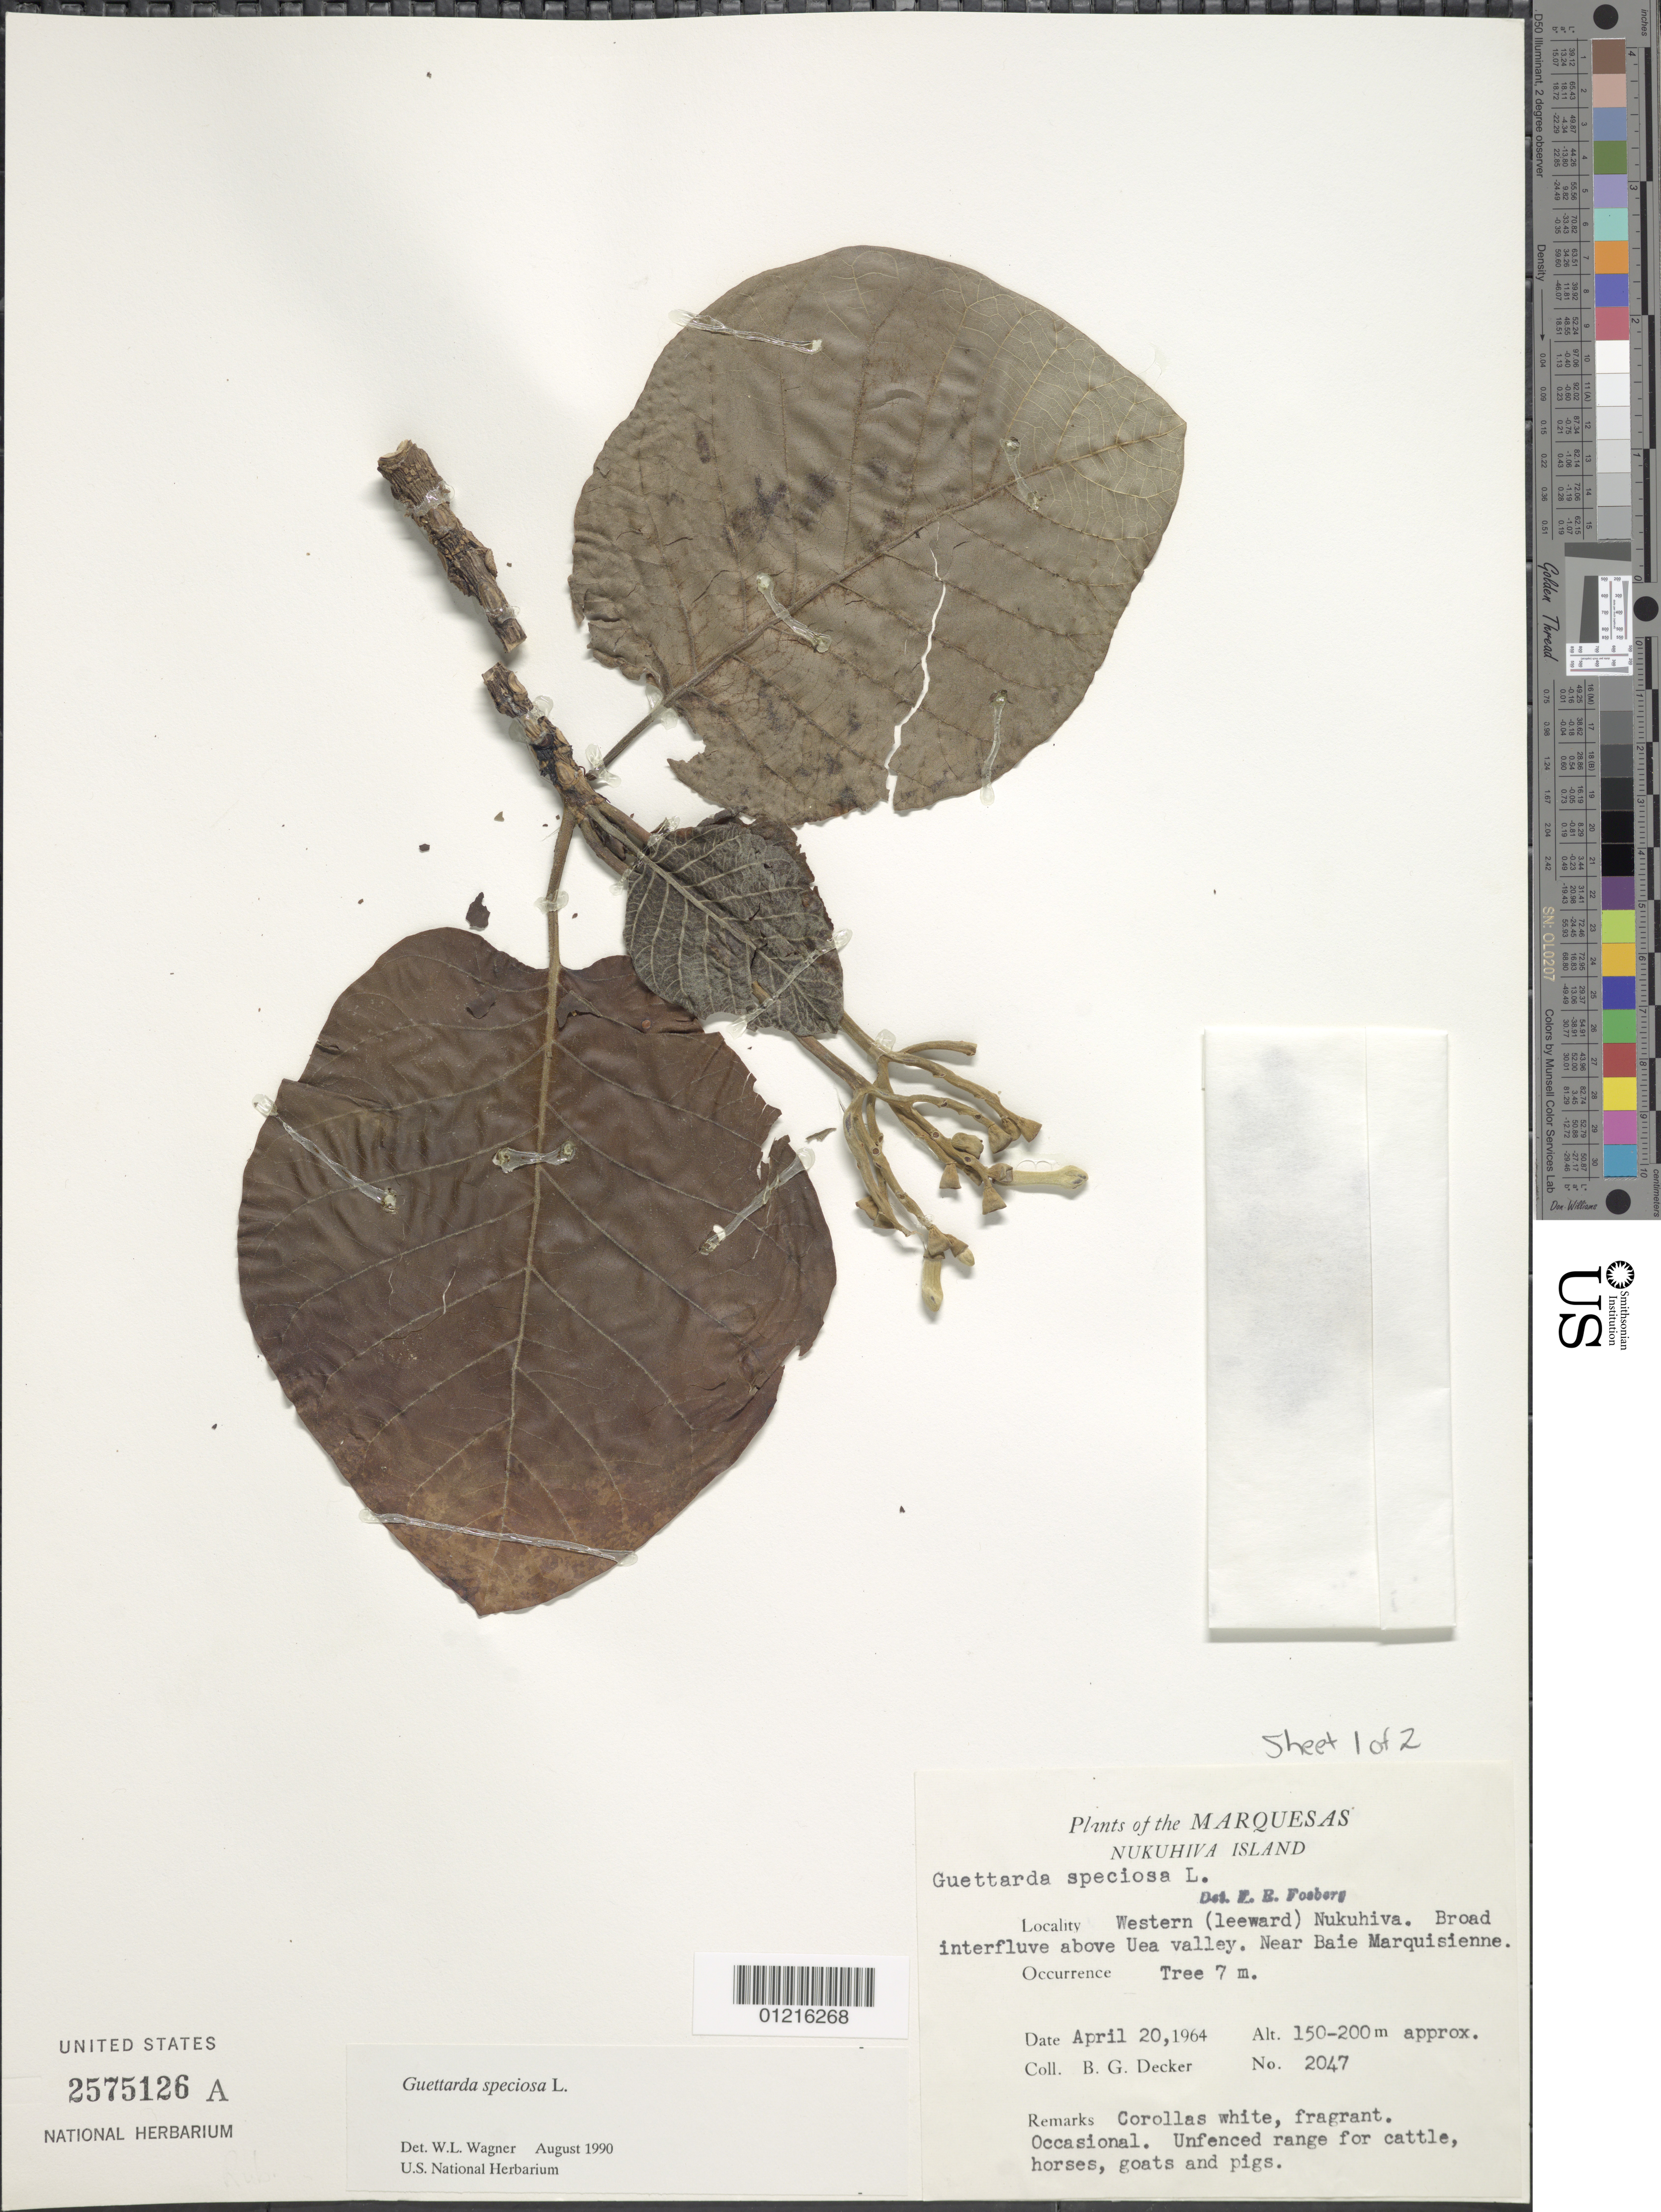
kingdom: Plantae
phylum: Tracheophyta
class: Magnoliopsida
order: Gentianales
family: Rubiaceae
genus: Guettarda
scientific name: Guettarda speciosa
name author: L.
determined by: Wagner, W. L., (BOT), Smithsonian Institution - National Museum of Natural History (UNITED STATES)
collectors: B. G. Decker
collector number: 2047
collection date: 1964-04-20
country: French Polynesia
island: Nuku Hiva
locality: Leeward (W) side of island, broad interfluve above Uea Valley, near Baie Marquisienne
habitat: Unfenced range for cattle, horses, goats and pigs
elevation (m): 150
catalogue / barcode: US 2575126A